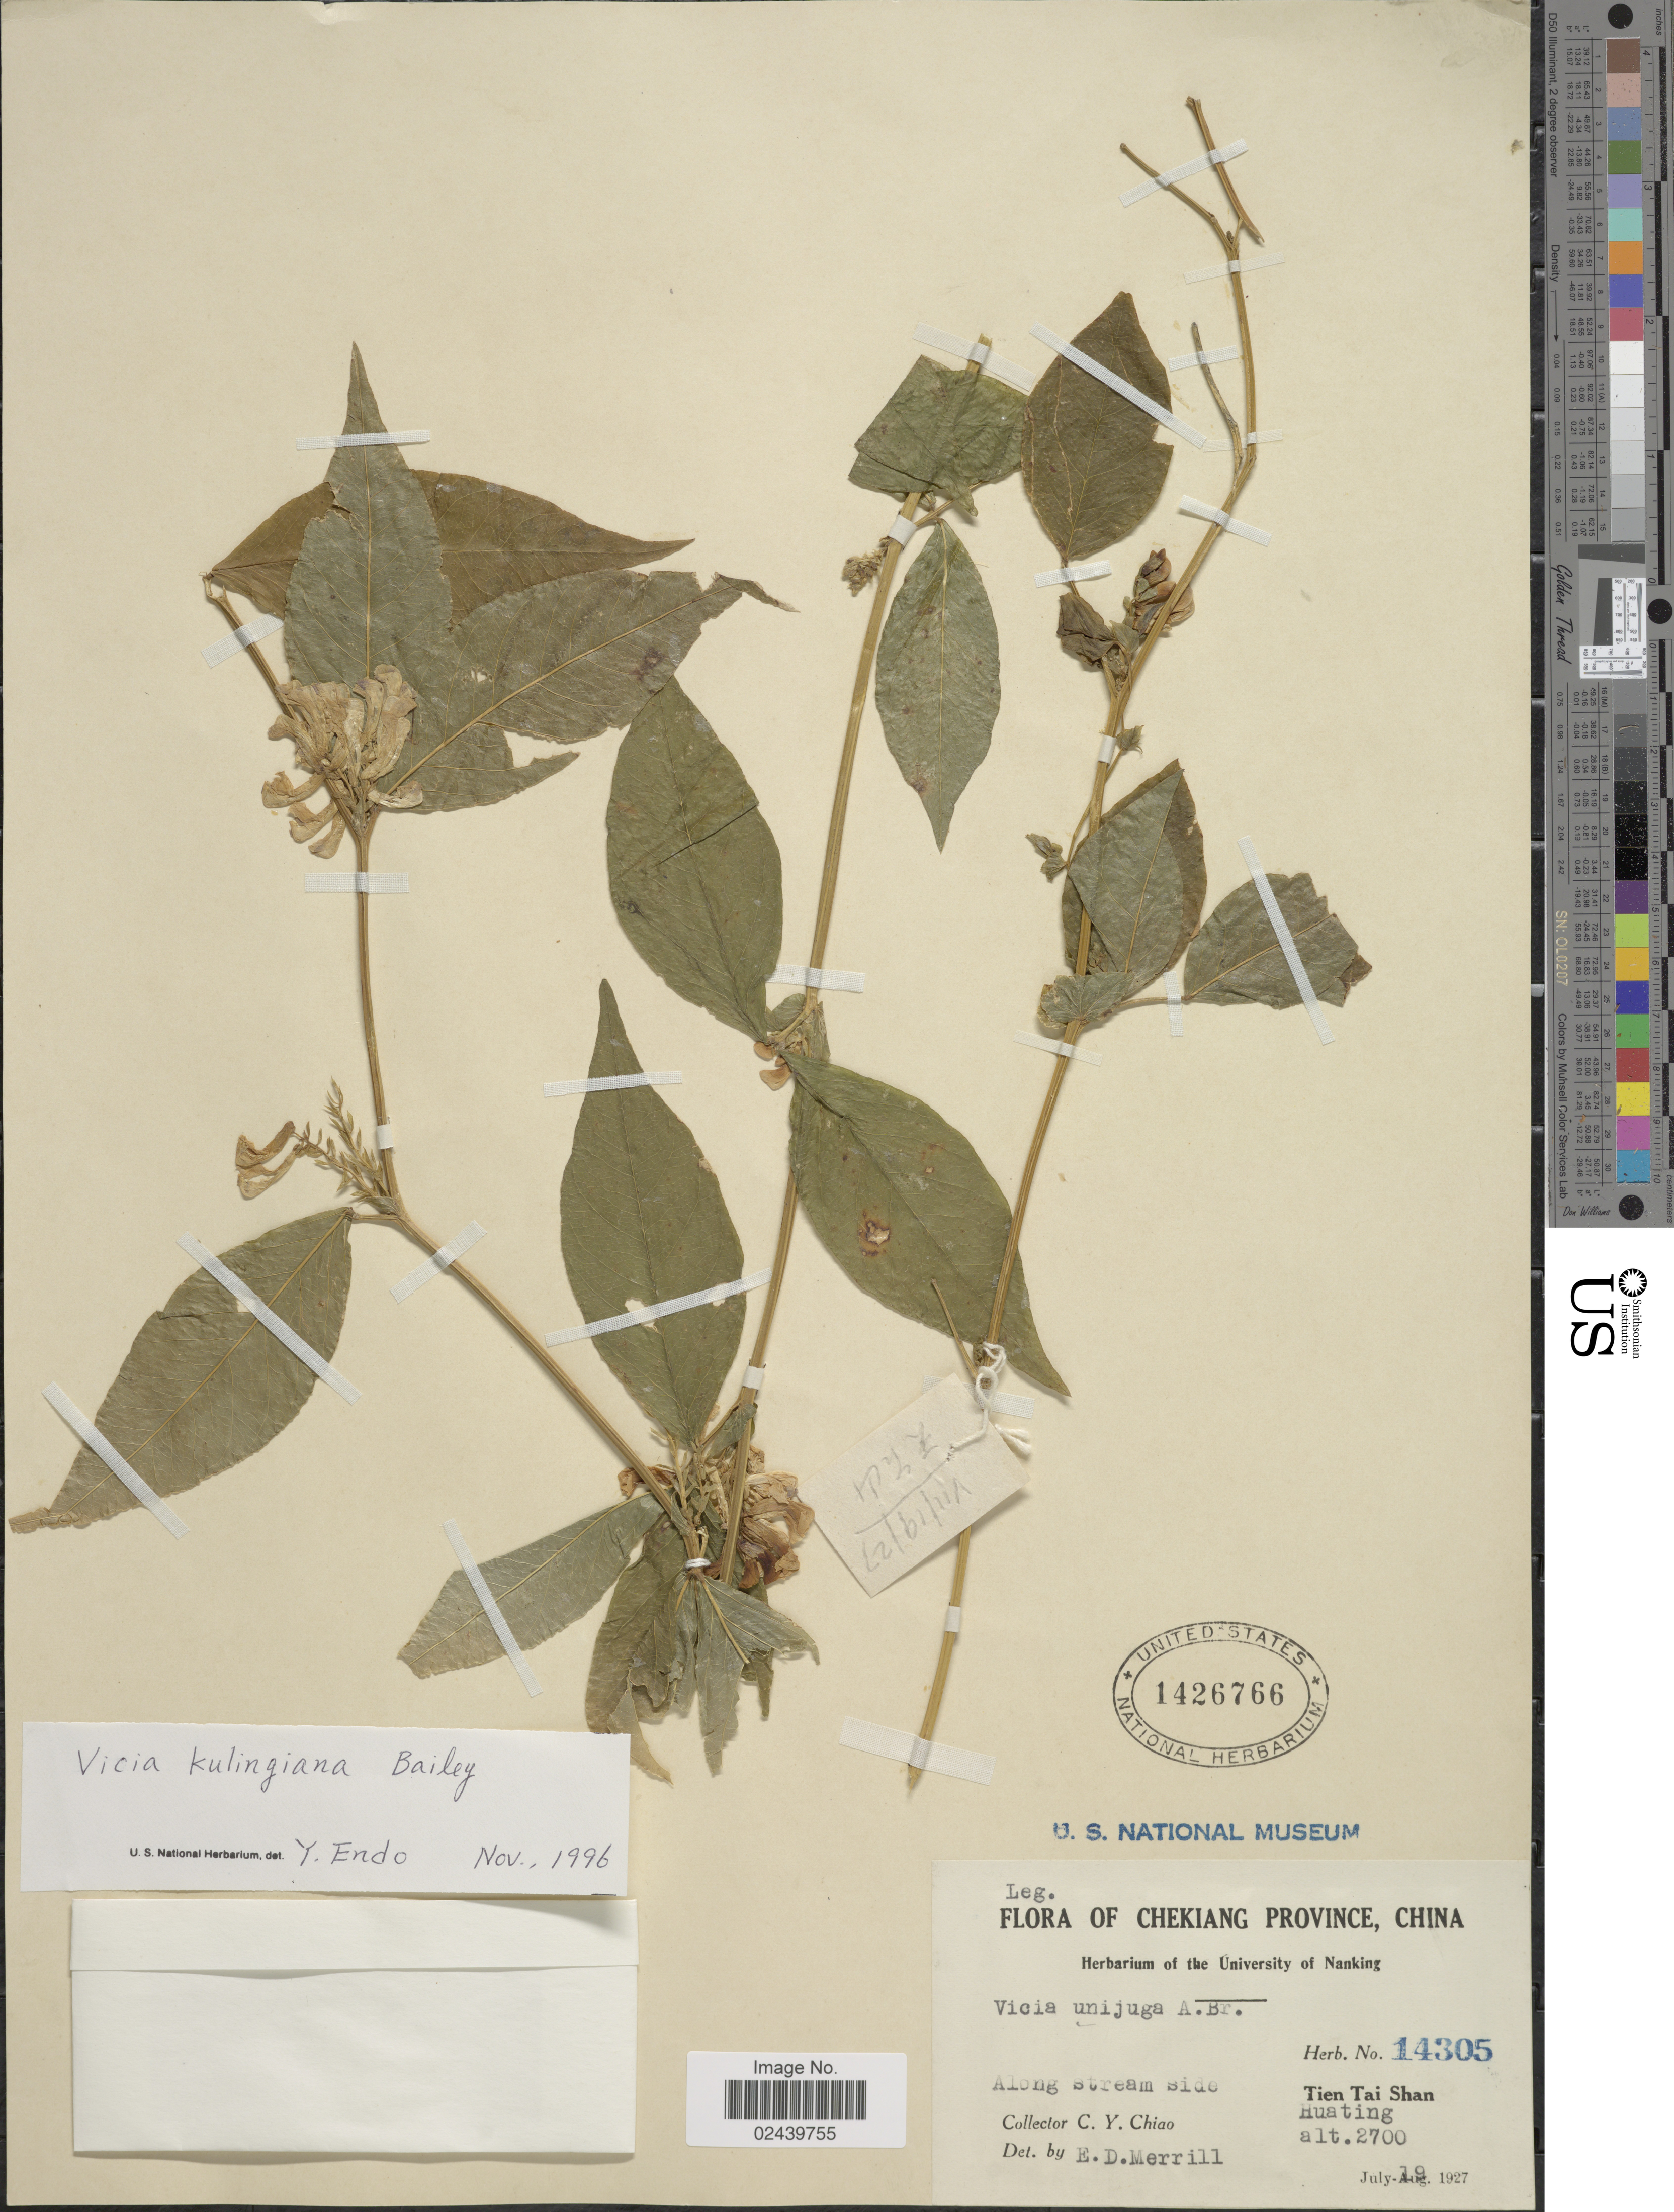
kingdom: Plantae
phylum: Tracheophyta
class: Magnoliopsida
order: Fabales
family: Fabaceae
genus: Vicia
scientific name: Vicia kulingana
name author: L.H. Bailey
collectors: C. Y. Chiao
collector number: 14305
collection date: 1927-07-19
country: China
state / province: Zhejiang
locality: Chekiang Province. Tien Tai Shan. Huating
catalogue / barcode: US 1426766